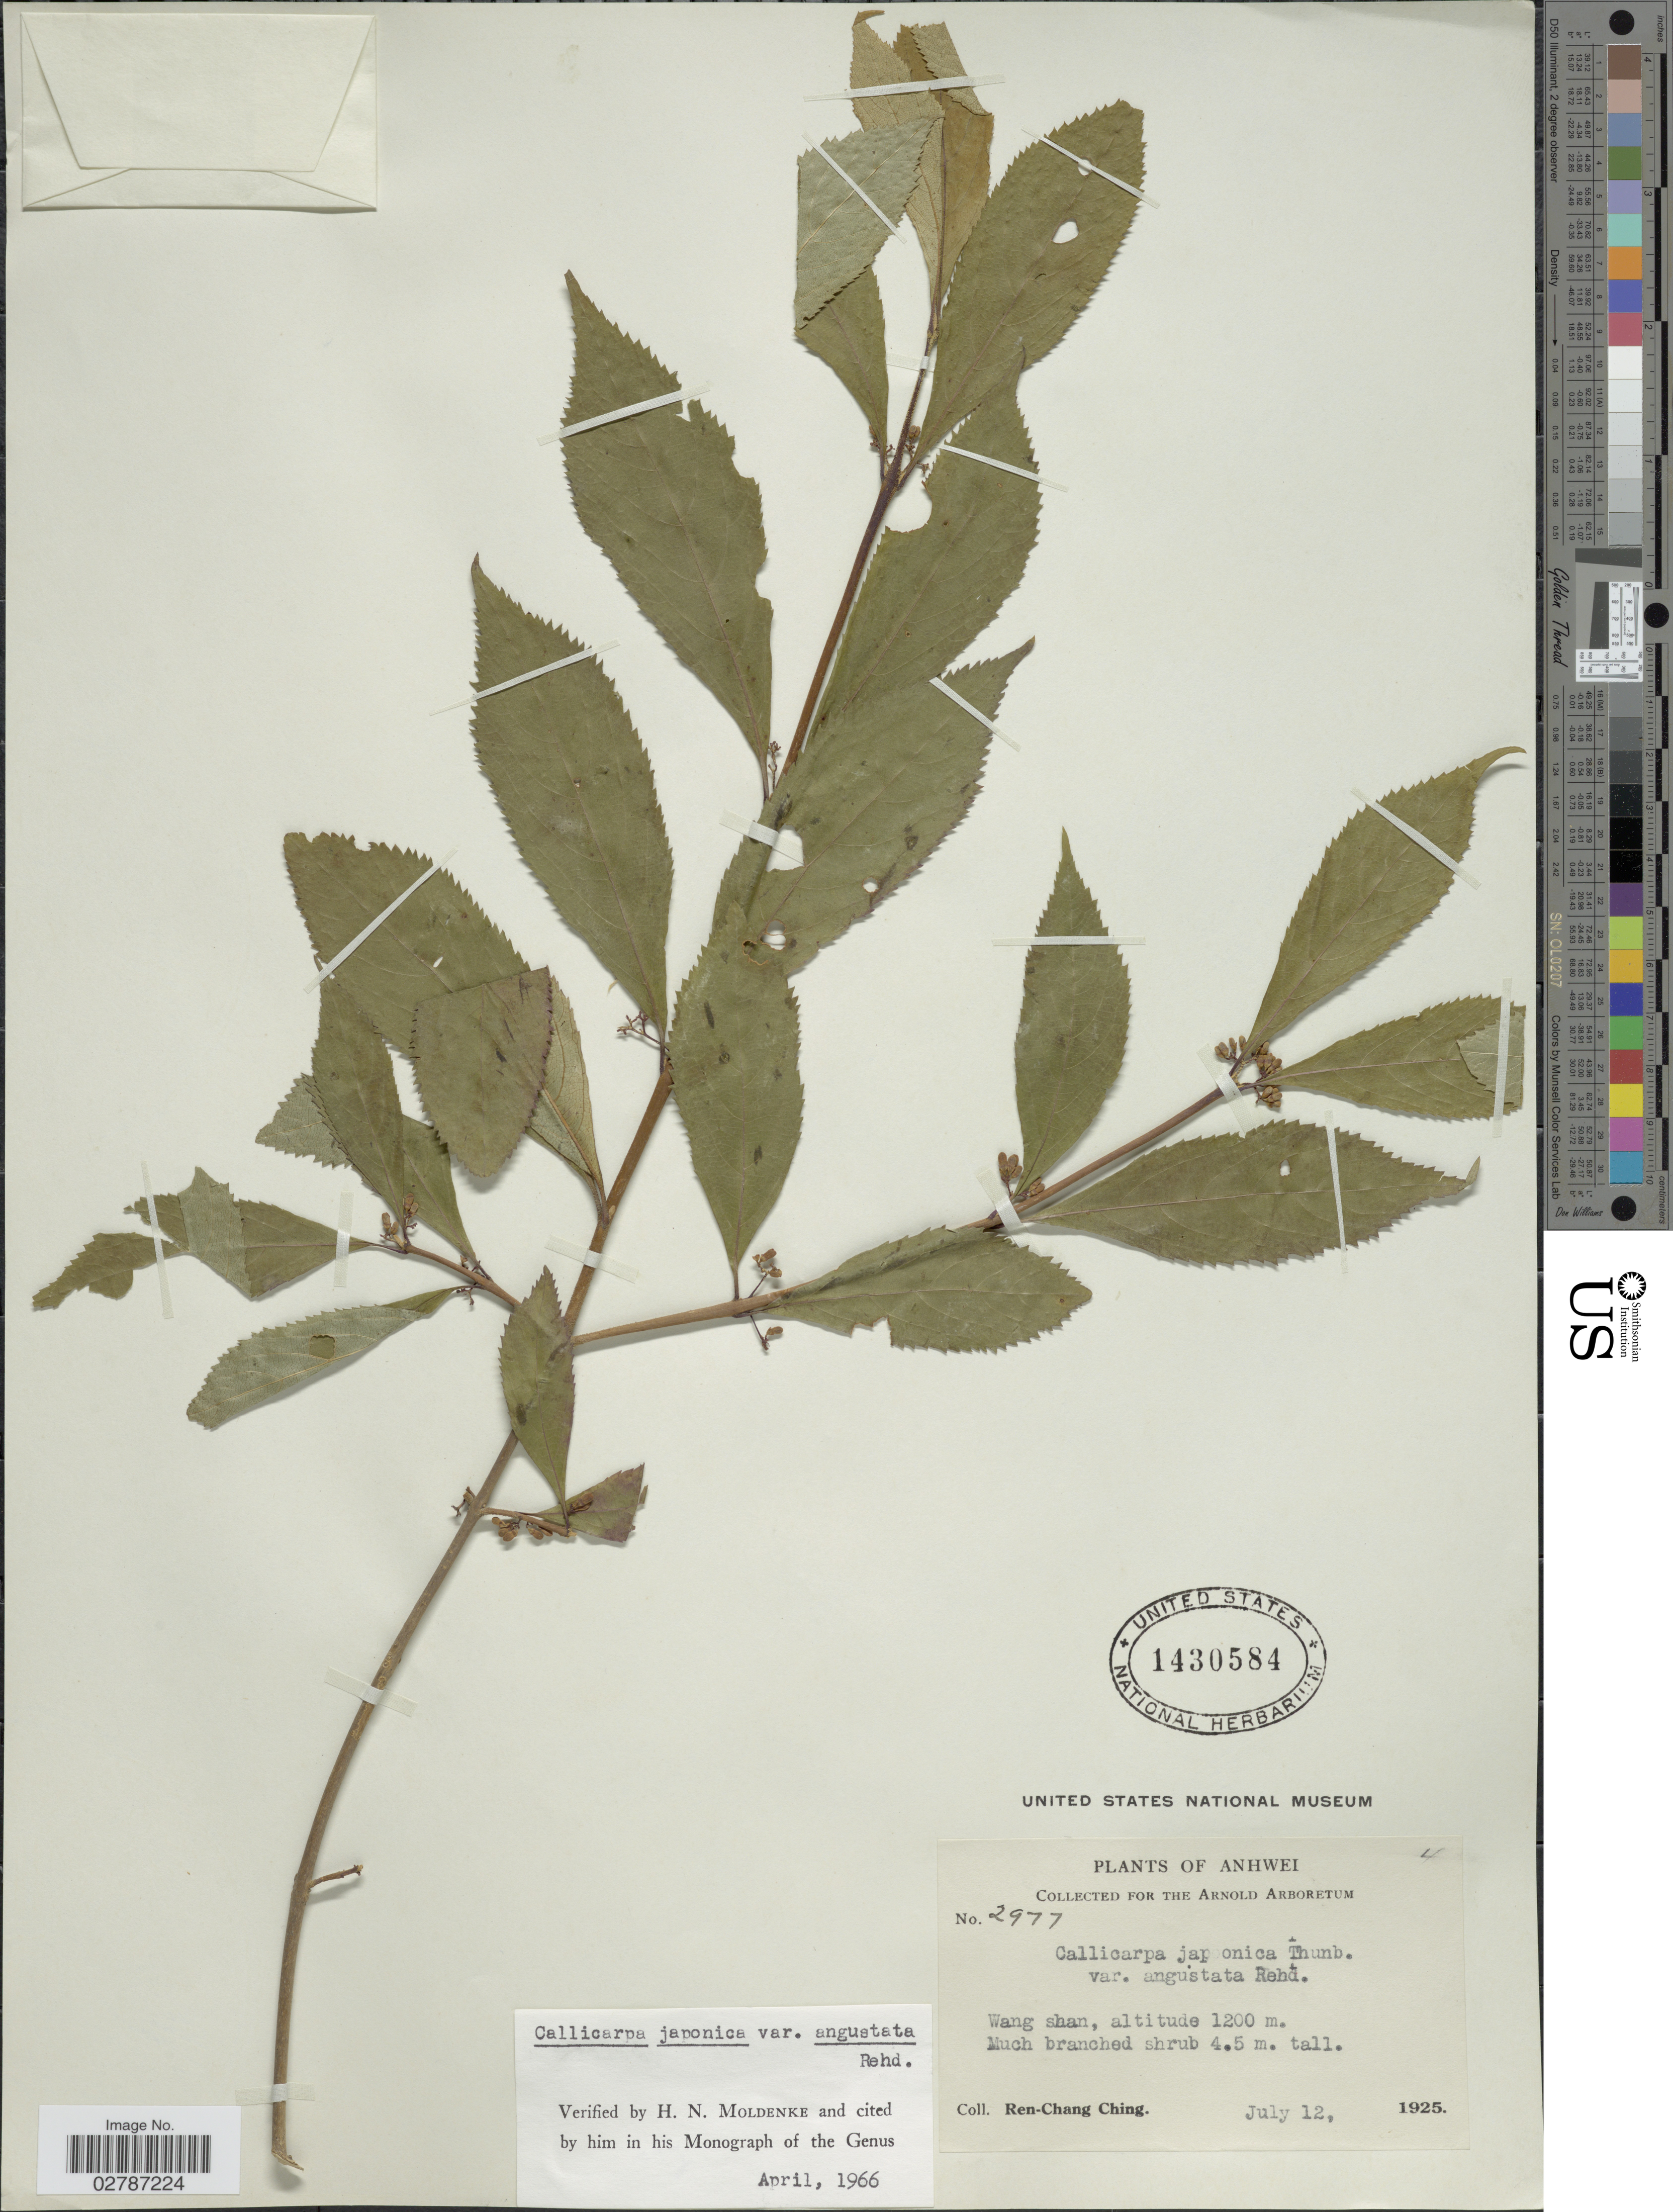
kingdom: Plantae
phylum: Tracheophyta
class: Magnoliopsida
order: Lamiales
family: Lamiaceae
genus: Callicarpa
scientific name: Callicarpa japonica var. angustata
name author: Rehder in Sarg.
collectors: R. C. Ching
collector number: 2977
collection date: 1925-07-12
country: China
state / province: Anhui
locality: Anhwei. Wang shan.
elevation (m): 1200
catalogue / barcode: US 1430584